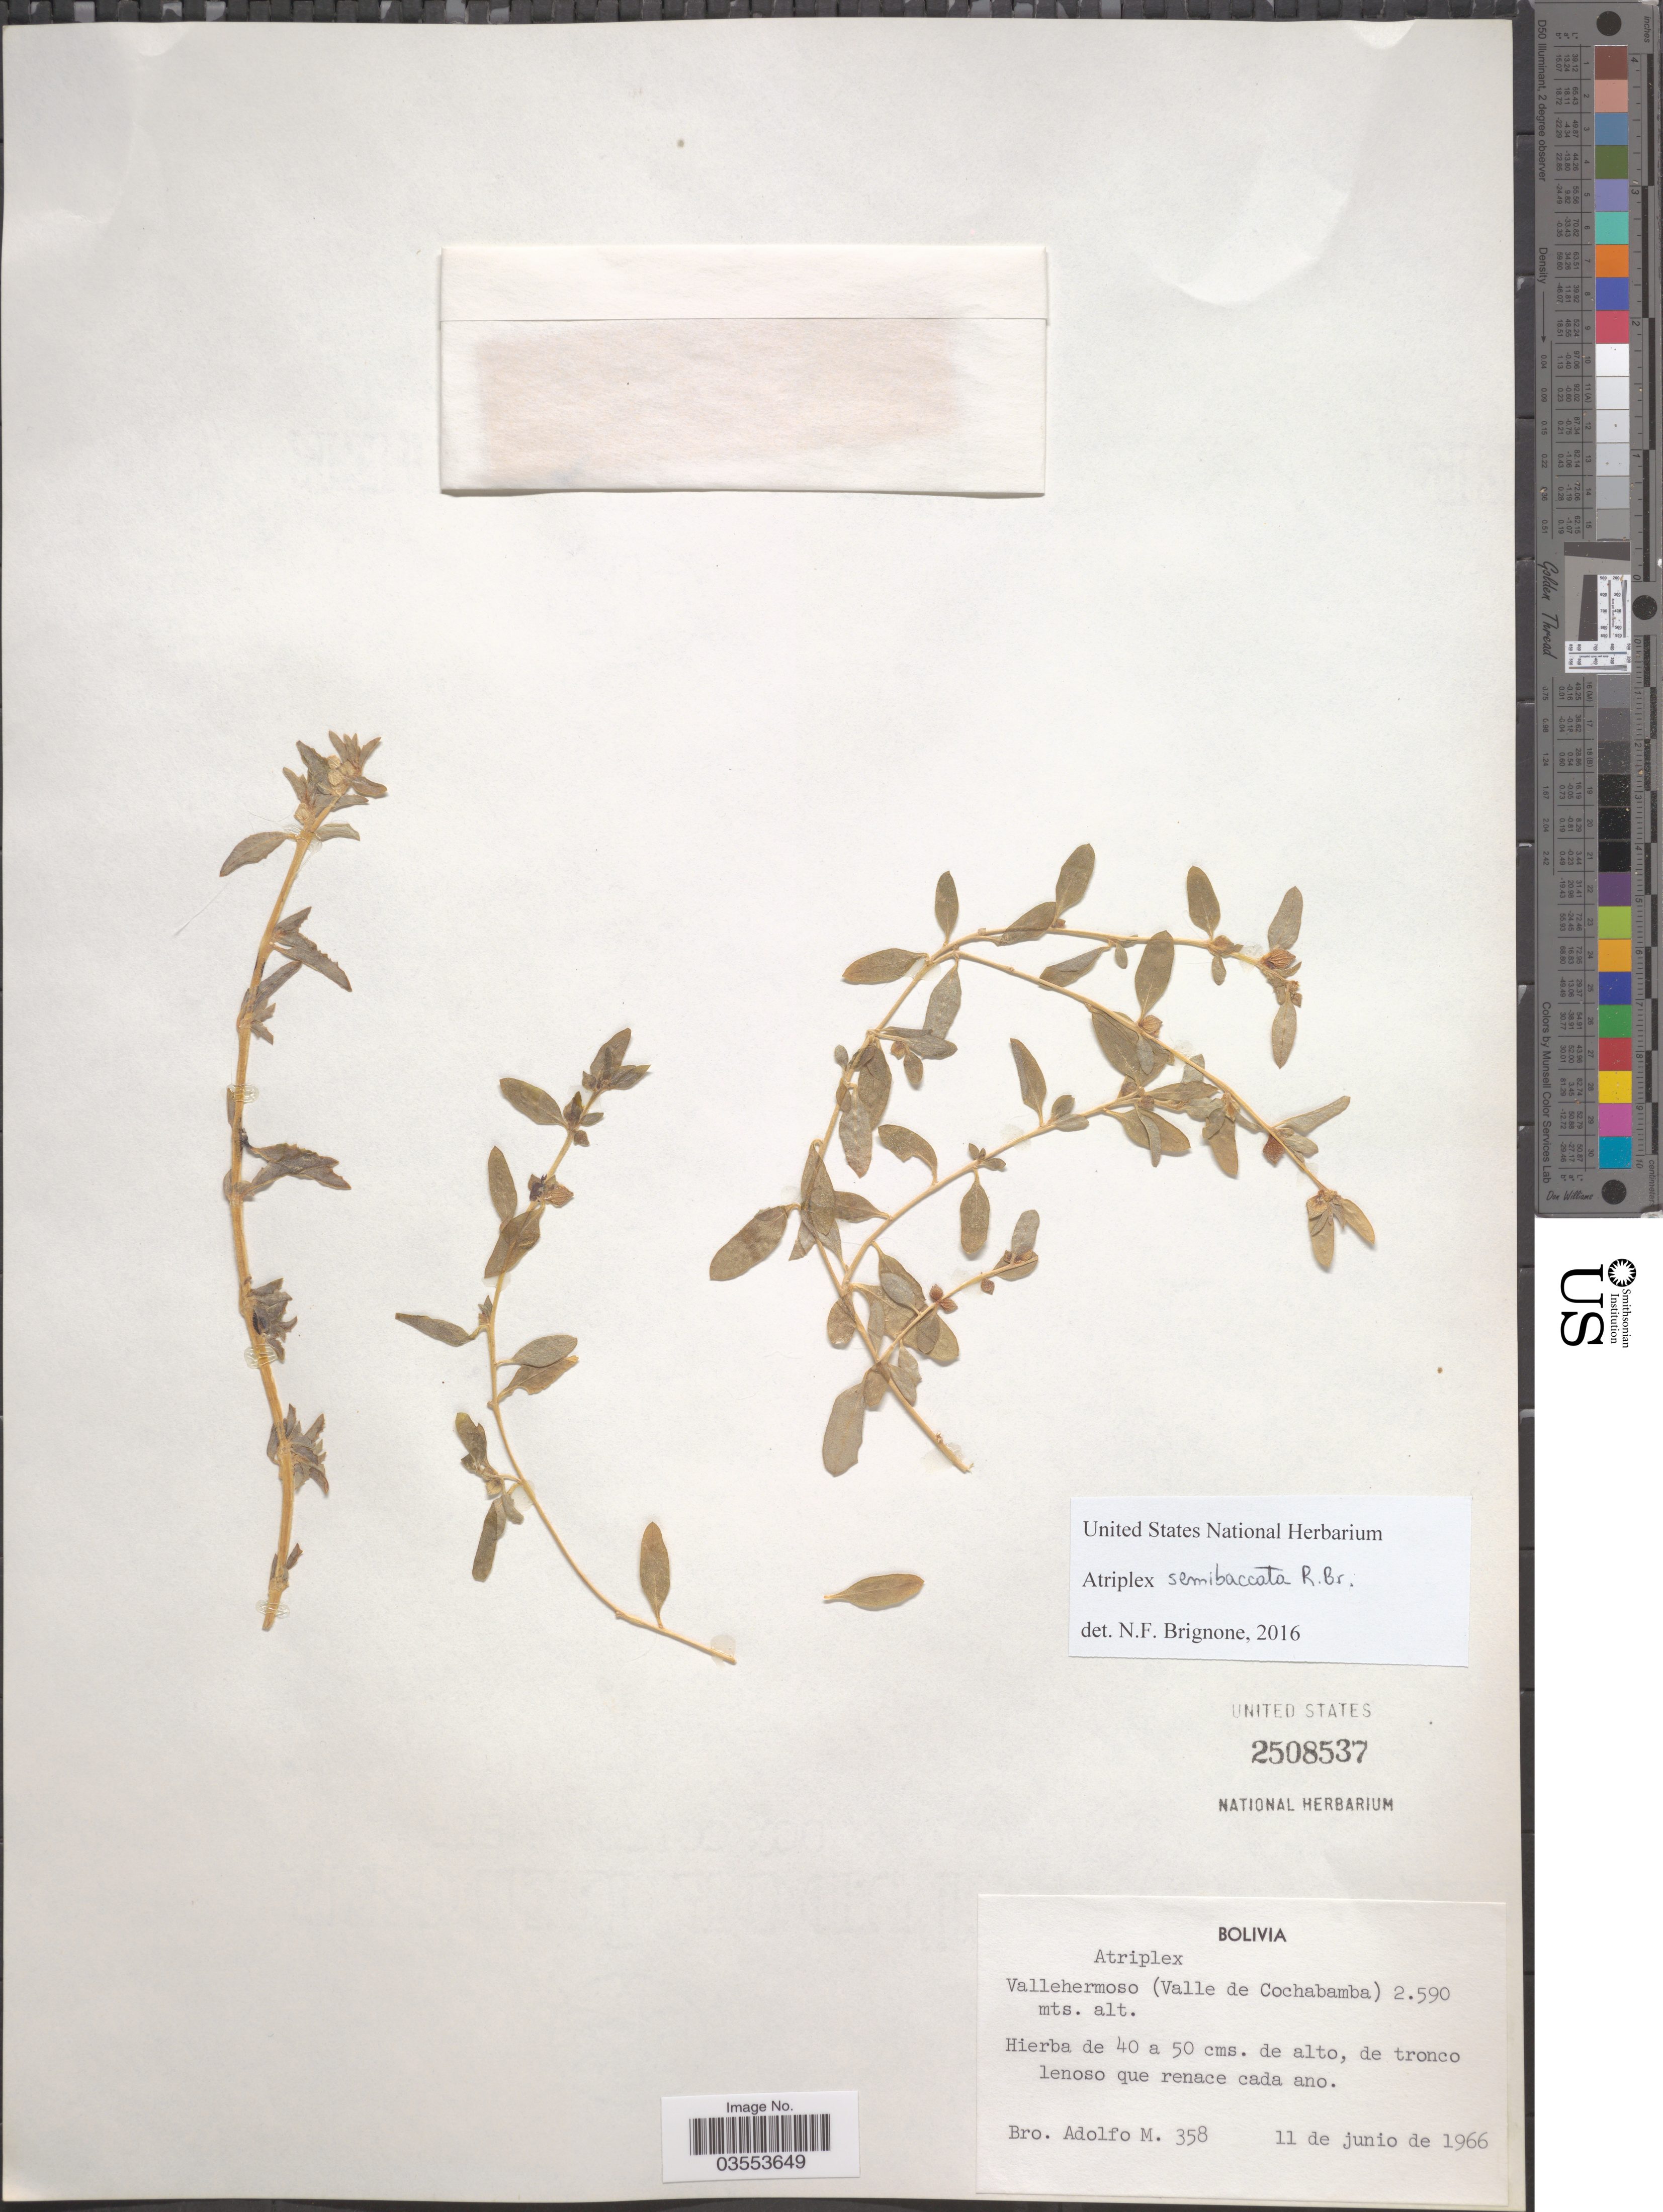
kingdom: Plantae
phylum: Tracheophyta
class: Magnoliopsida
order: Caryophyllales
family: Amaranthaceae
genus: Atriplex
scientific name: Atriplex sp.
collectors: Bro. Adolfo M.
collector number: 358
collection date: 1966-06-11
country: Bolivia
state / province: Cochabamba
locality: Vallehermoso (Valle de Cochabamba).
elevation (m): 2590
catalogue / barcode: US 2508537